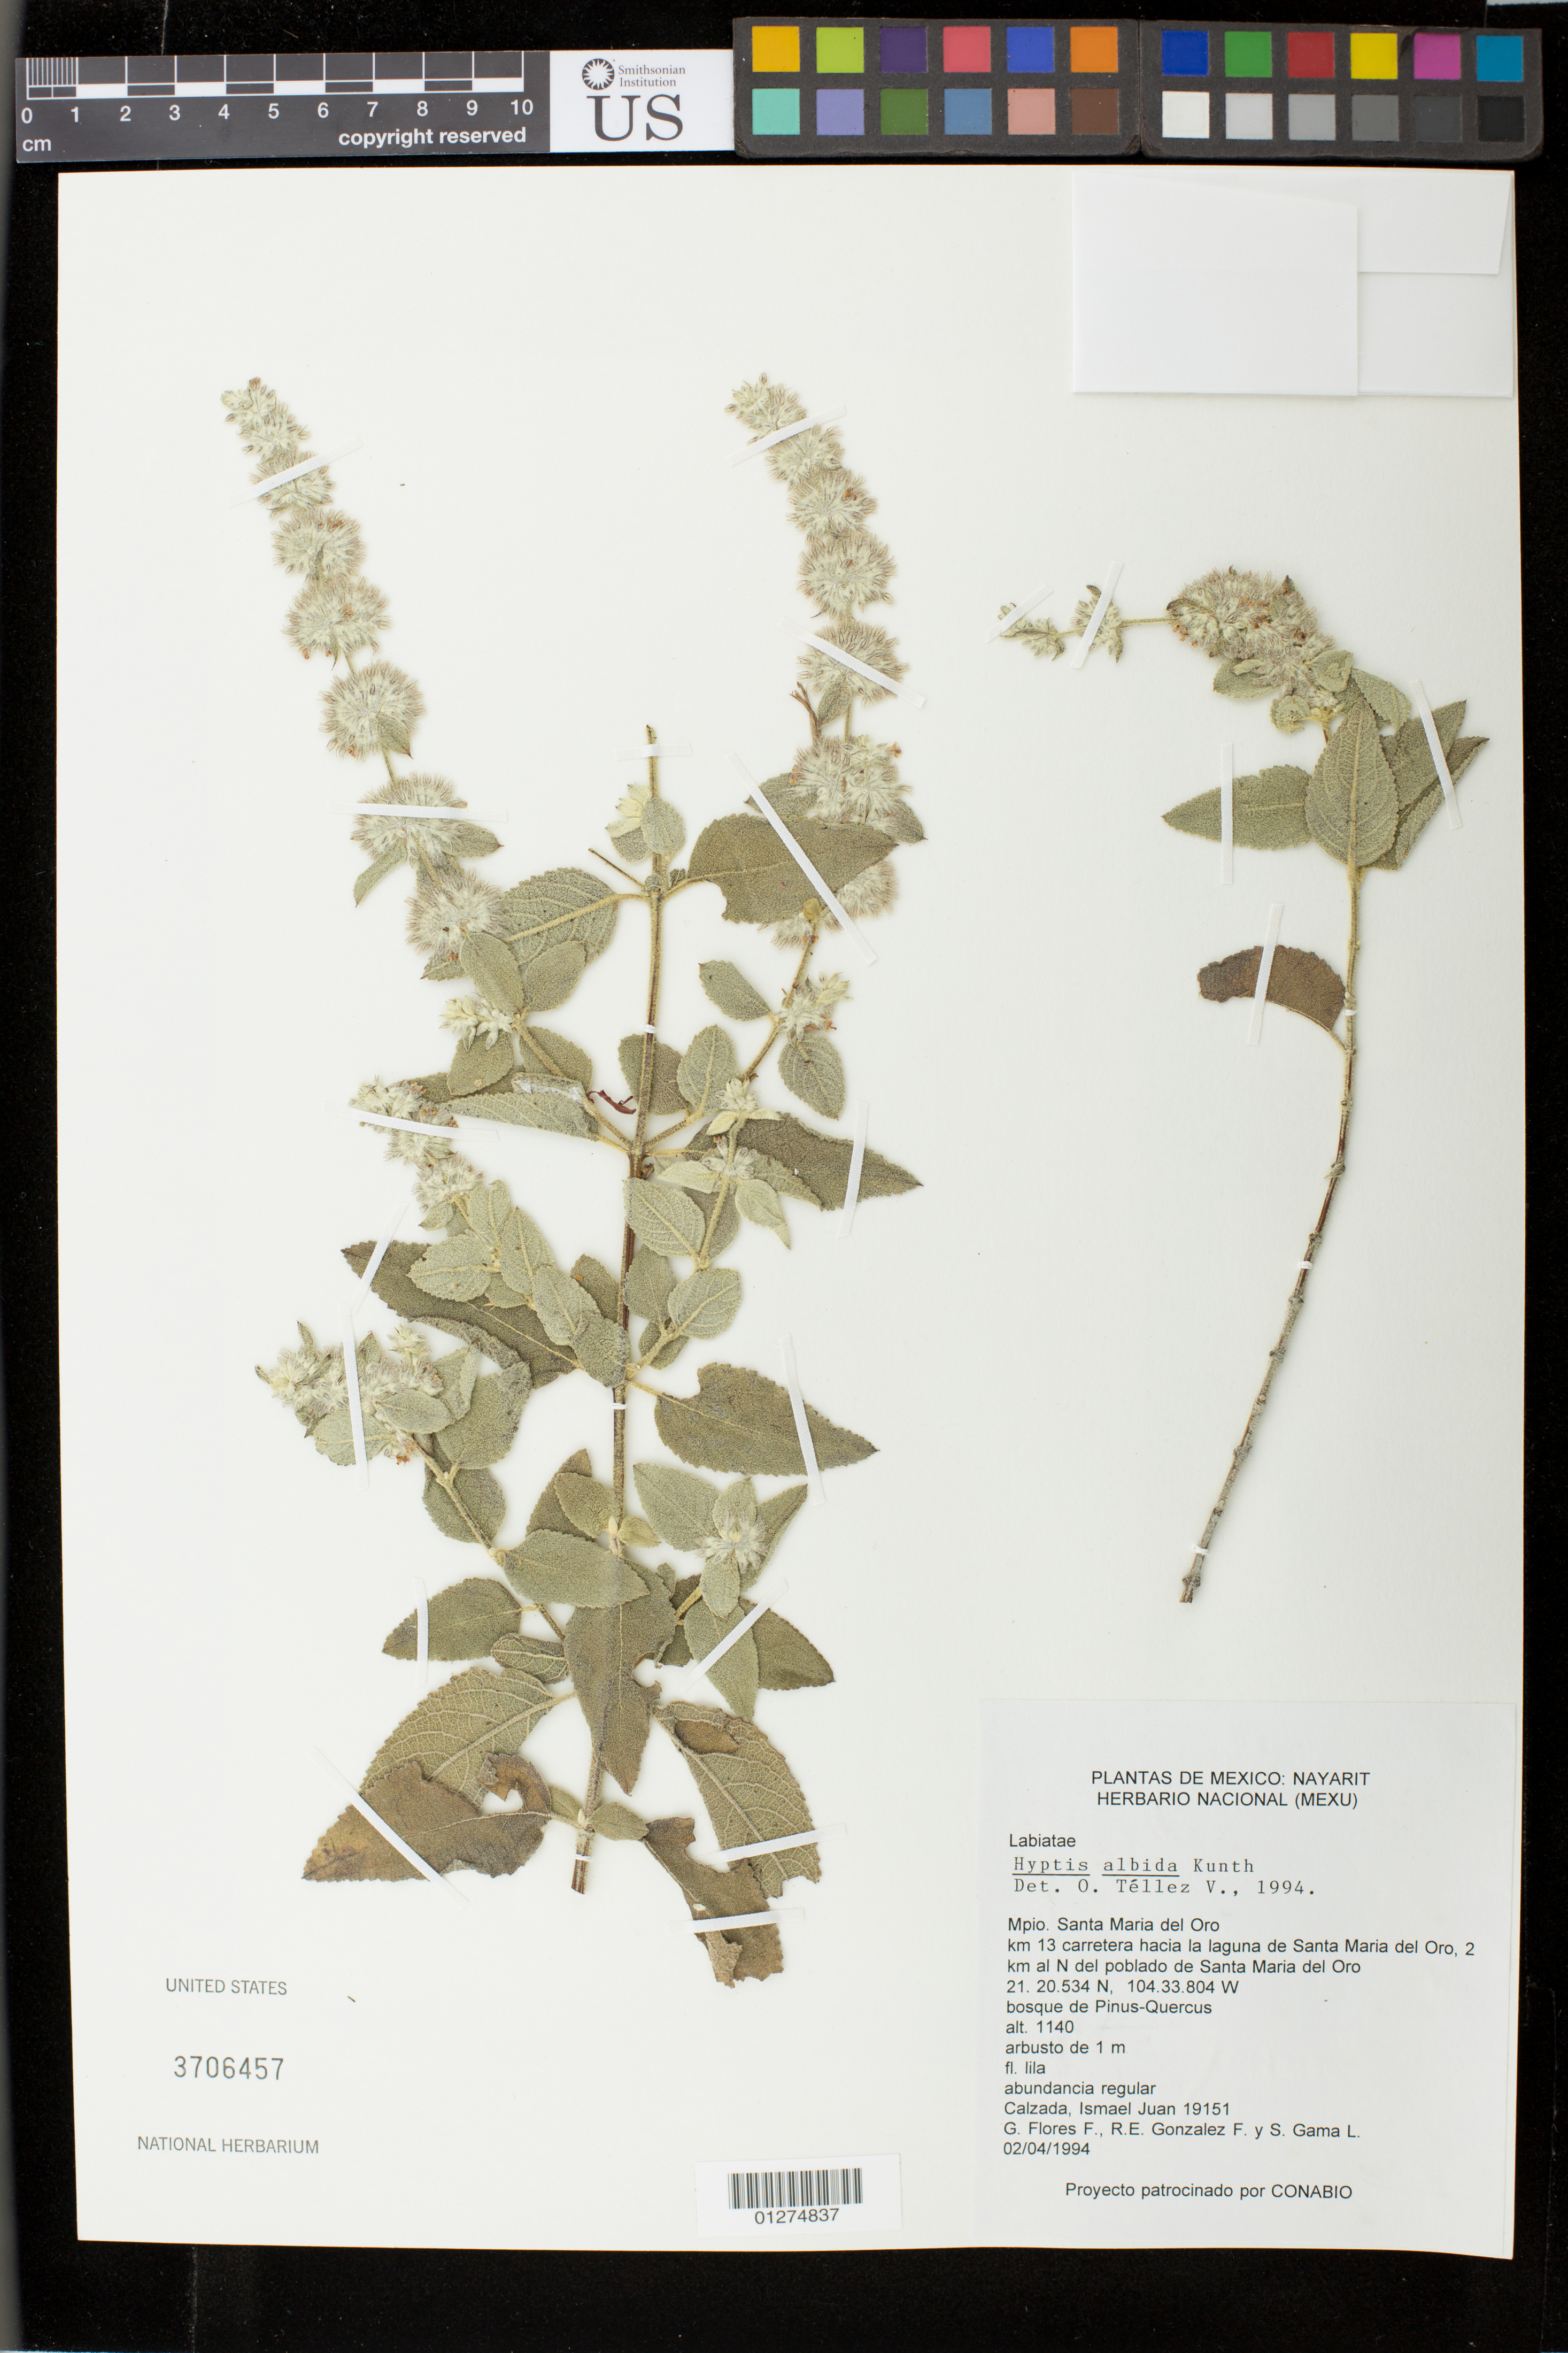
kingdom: Plantae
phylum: Tracheophyta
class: Magnoliopsida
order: Lamiales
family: Lamiaceae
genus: Condea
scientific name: Condea albida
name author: (Kunth) Harley & J.F.B. Pastore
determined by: Strong, Mark T., (BOT), Smithsonian Institution - National Museum of Natural History (UNITED STATES)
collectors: J. I. Calzada, G. Flores F., R. E. Gonzalez F. & S. Gama López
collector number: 19151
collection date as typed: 02/04/1994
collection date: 1994-04-02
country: Mexico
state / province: Nayarit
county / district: Santa Maria del Oro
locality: km 13 carretera hacia la laguna de Santa Maria del Oro, 2 km al N del poblado de Santa Maria del Oro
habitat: bosque de Pinus-Quercus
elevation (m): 1140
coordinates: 21. 20.534 N, 104.33.804 W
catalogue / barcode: US 3706457